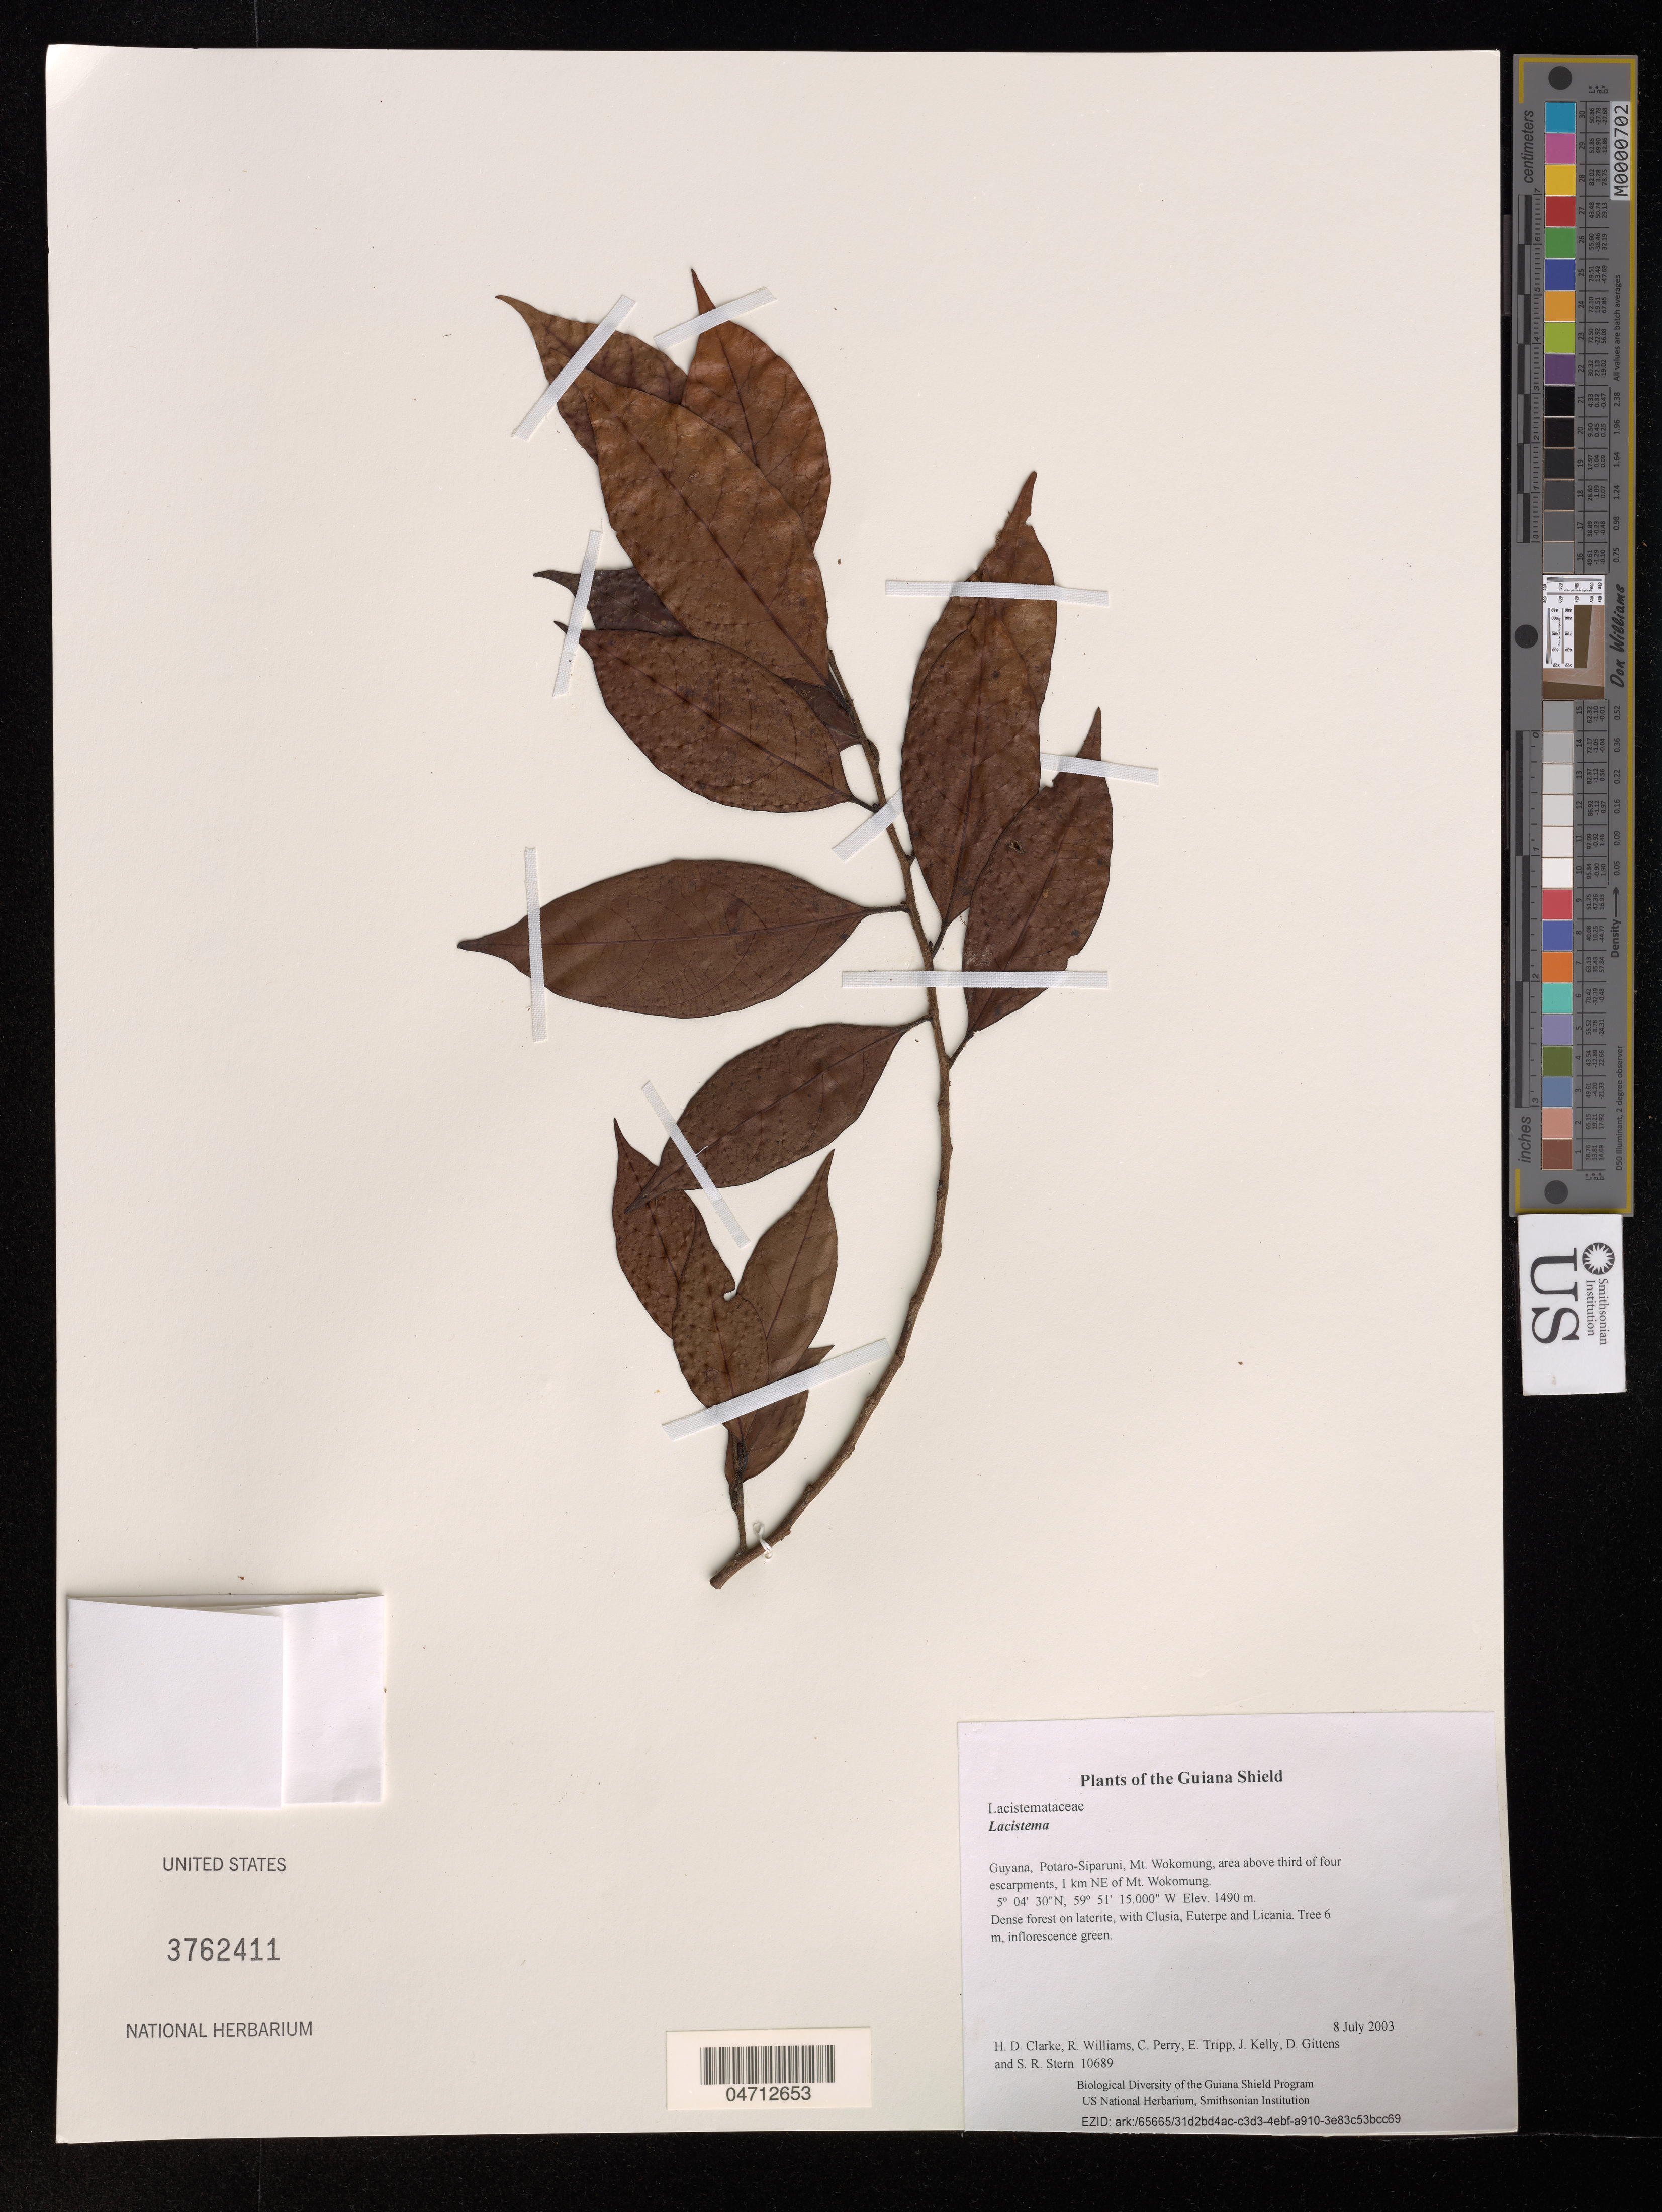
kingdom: Plantae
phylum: Tracheophyta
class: Magnoliopsida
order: Malpighiales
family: Lacistemataceae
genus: Lacistema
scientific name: Lacistema sp.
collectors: H. D. Clarke, R. Williams, C. Perry, E. Tripp, J. Kelly, D. Gittens & S. R. Stern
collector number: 10689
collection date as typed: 8 July 2003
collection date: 2003-07-08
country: Guyana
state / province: Potaro-Siparuni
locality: Mt. Wokomung, area above third of four escarpments, 1 km NE of Mt. Wokomung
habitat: Dense forest on laterite, with Clusia, Euterpe and Licania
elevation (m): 1490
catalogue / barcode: US 3762411